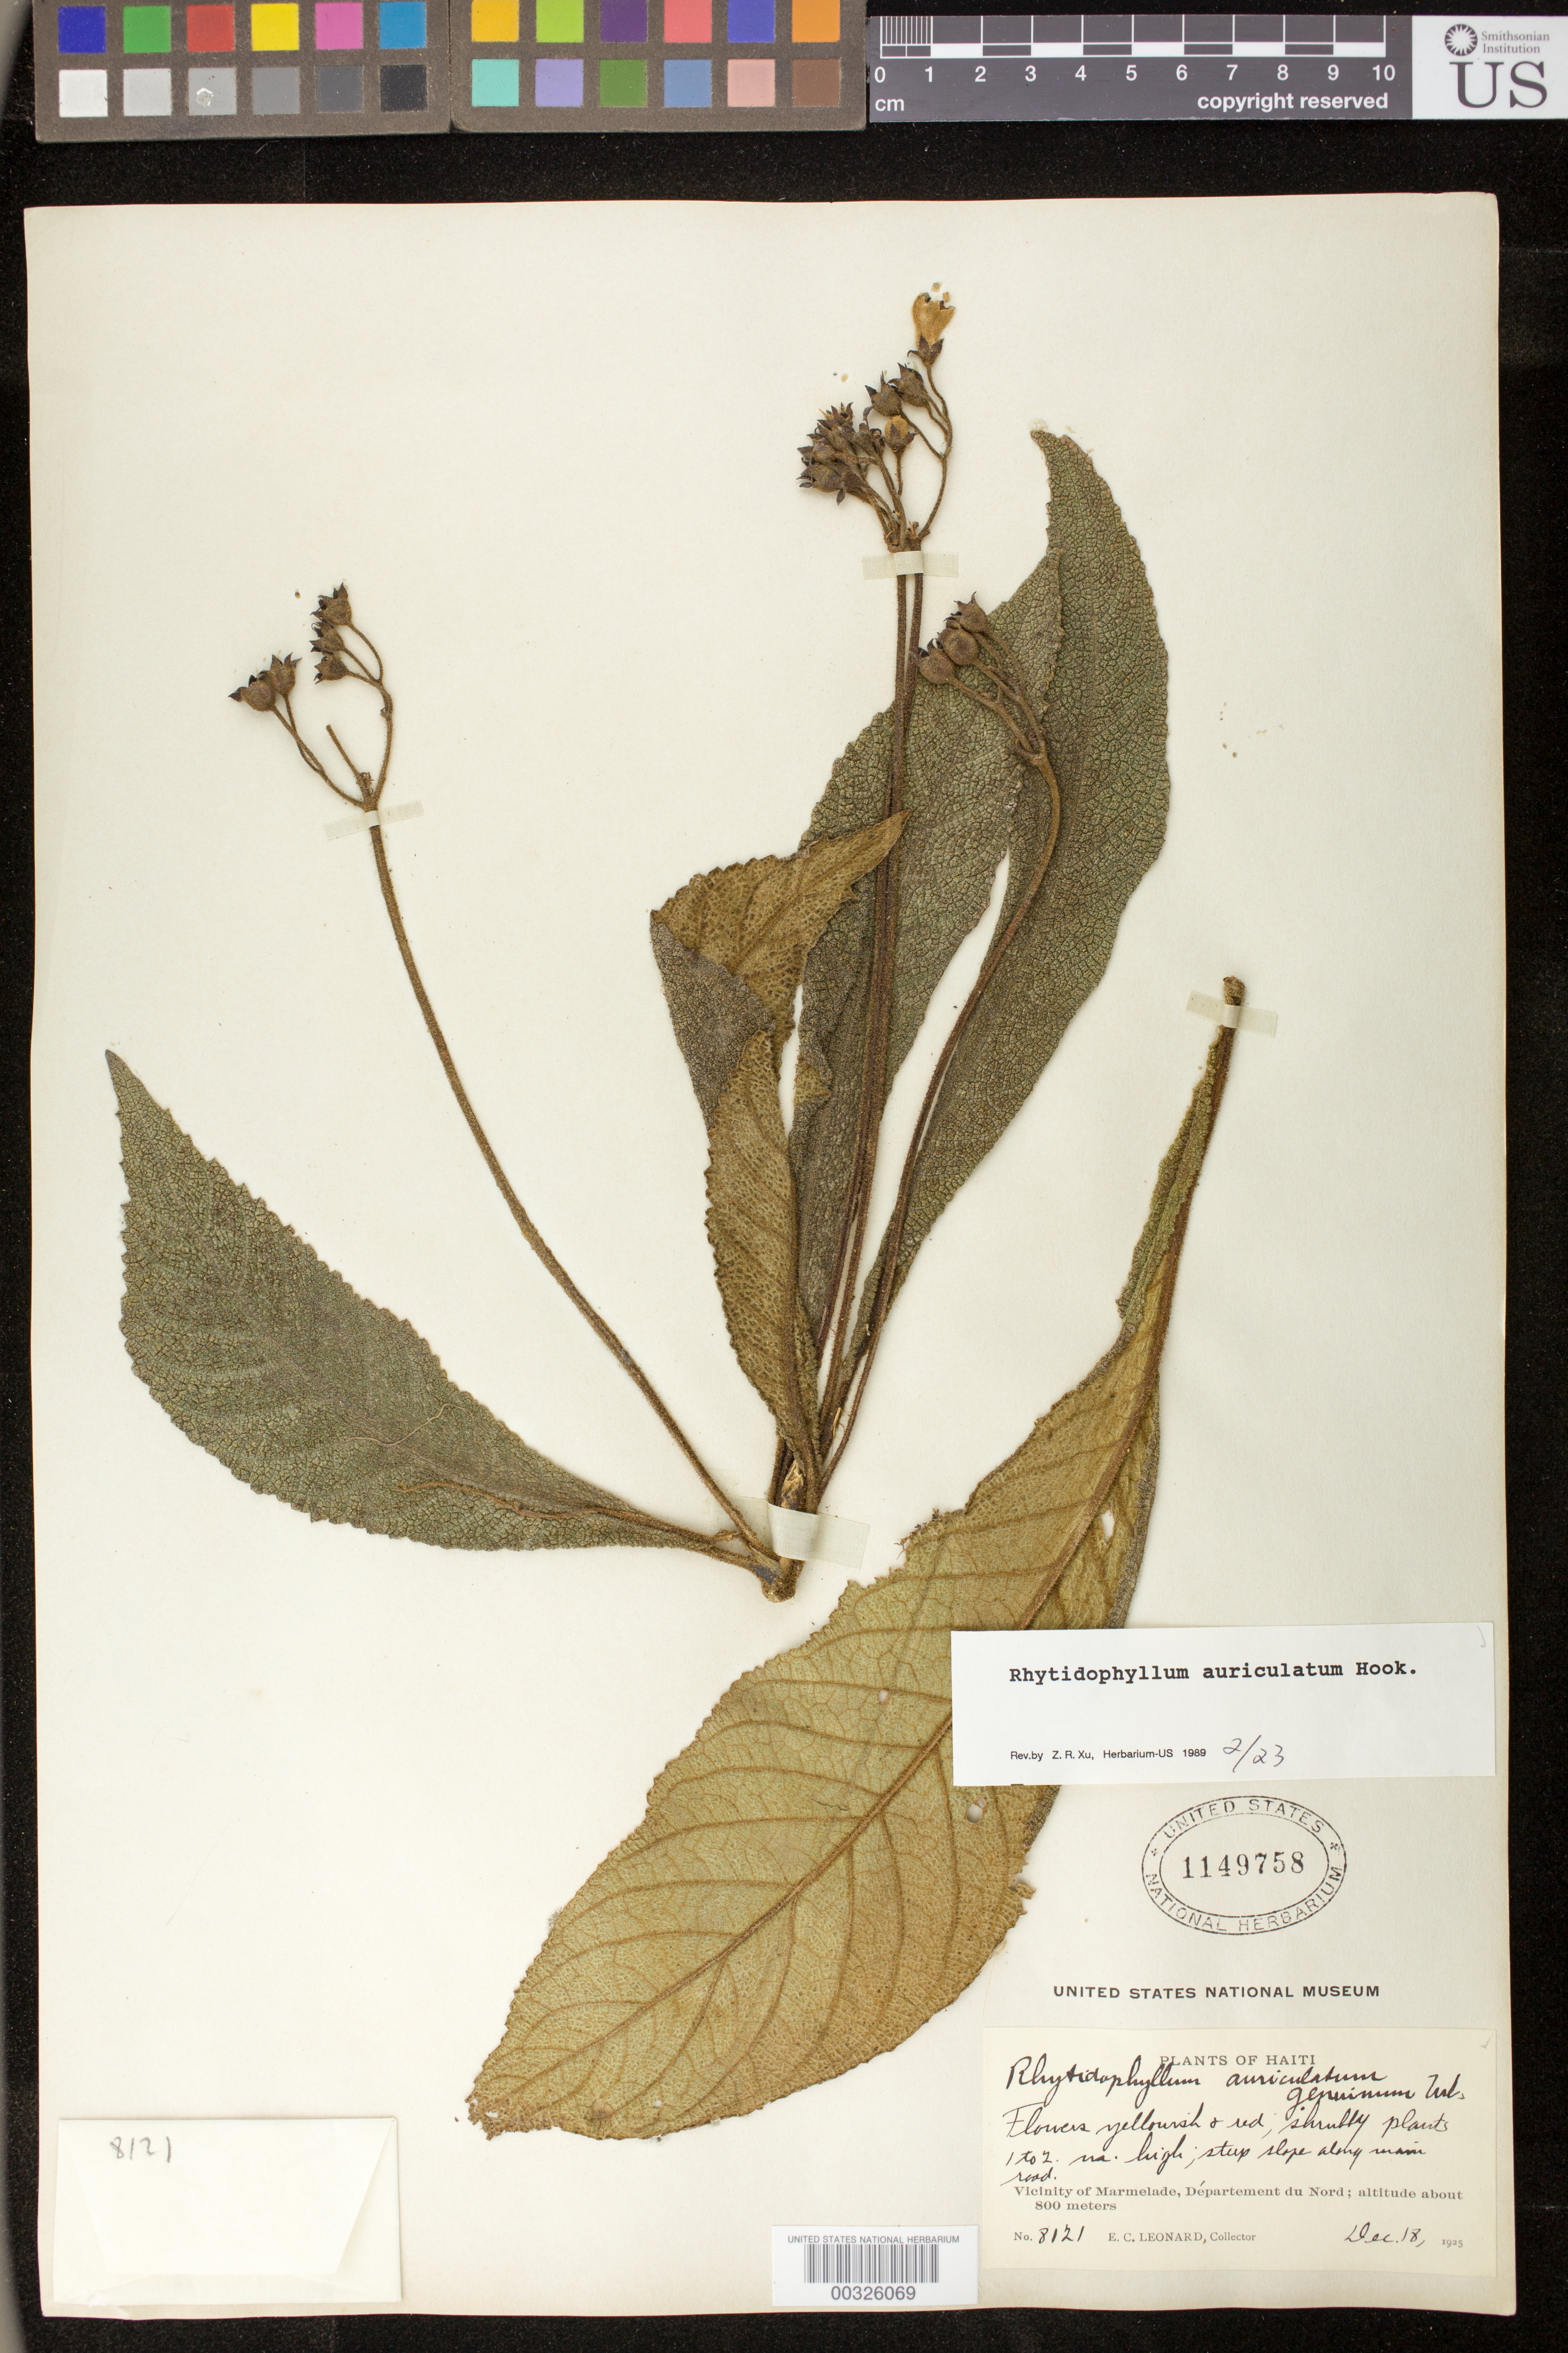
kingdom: Plantae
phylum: Tracheophyta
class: Magnoliopsida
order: Lamiales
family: Gesneriaceae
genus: Rhytidophyllum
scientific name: Rhytidophyllum auriculatum var. angustatum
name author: Urb.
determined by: Skog, Laurence E.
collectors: E. C. Leonard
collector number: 8121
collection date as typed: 18 Dec 1925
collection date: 1925-12-18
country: Haiti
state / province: Nord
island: Hispaniola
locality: Vicinity of Marmelade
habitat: Steep slope along main road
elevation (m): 800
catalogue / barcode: US 1149758